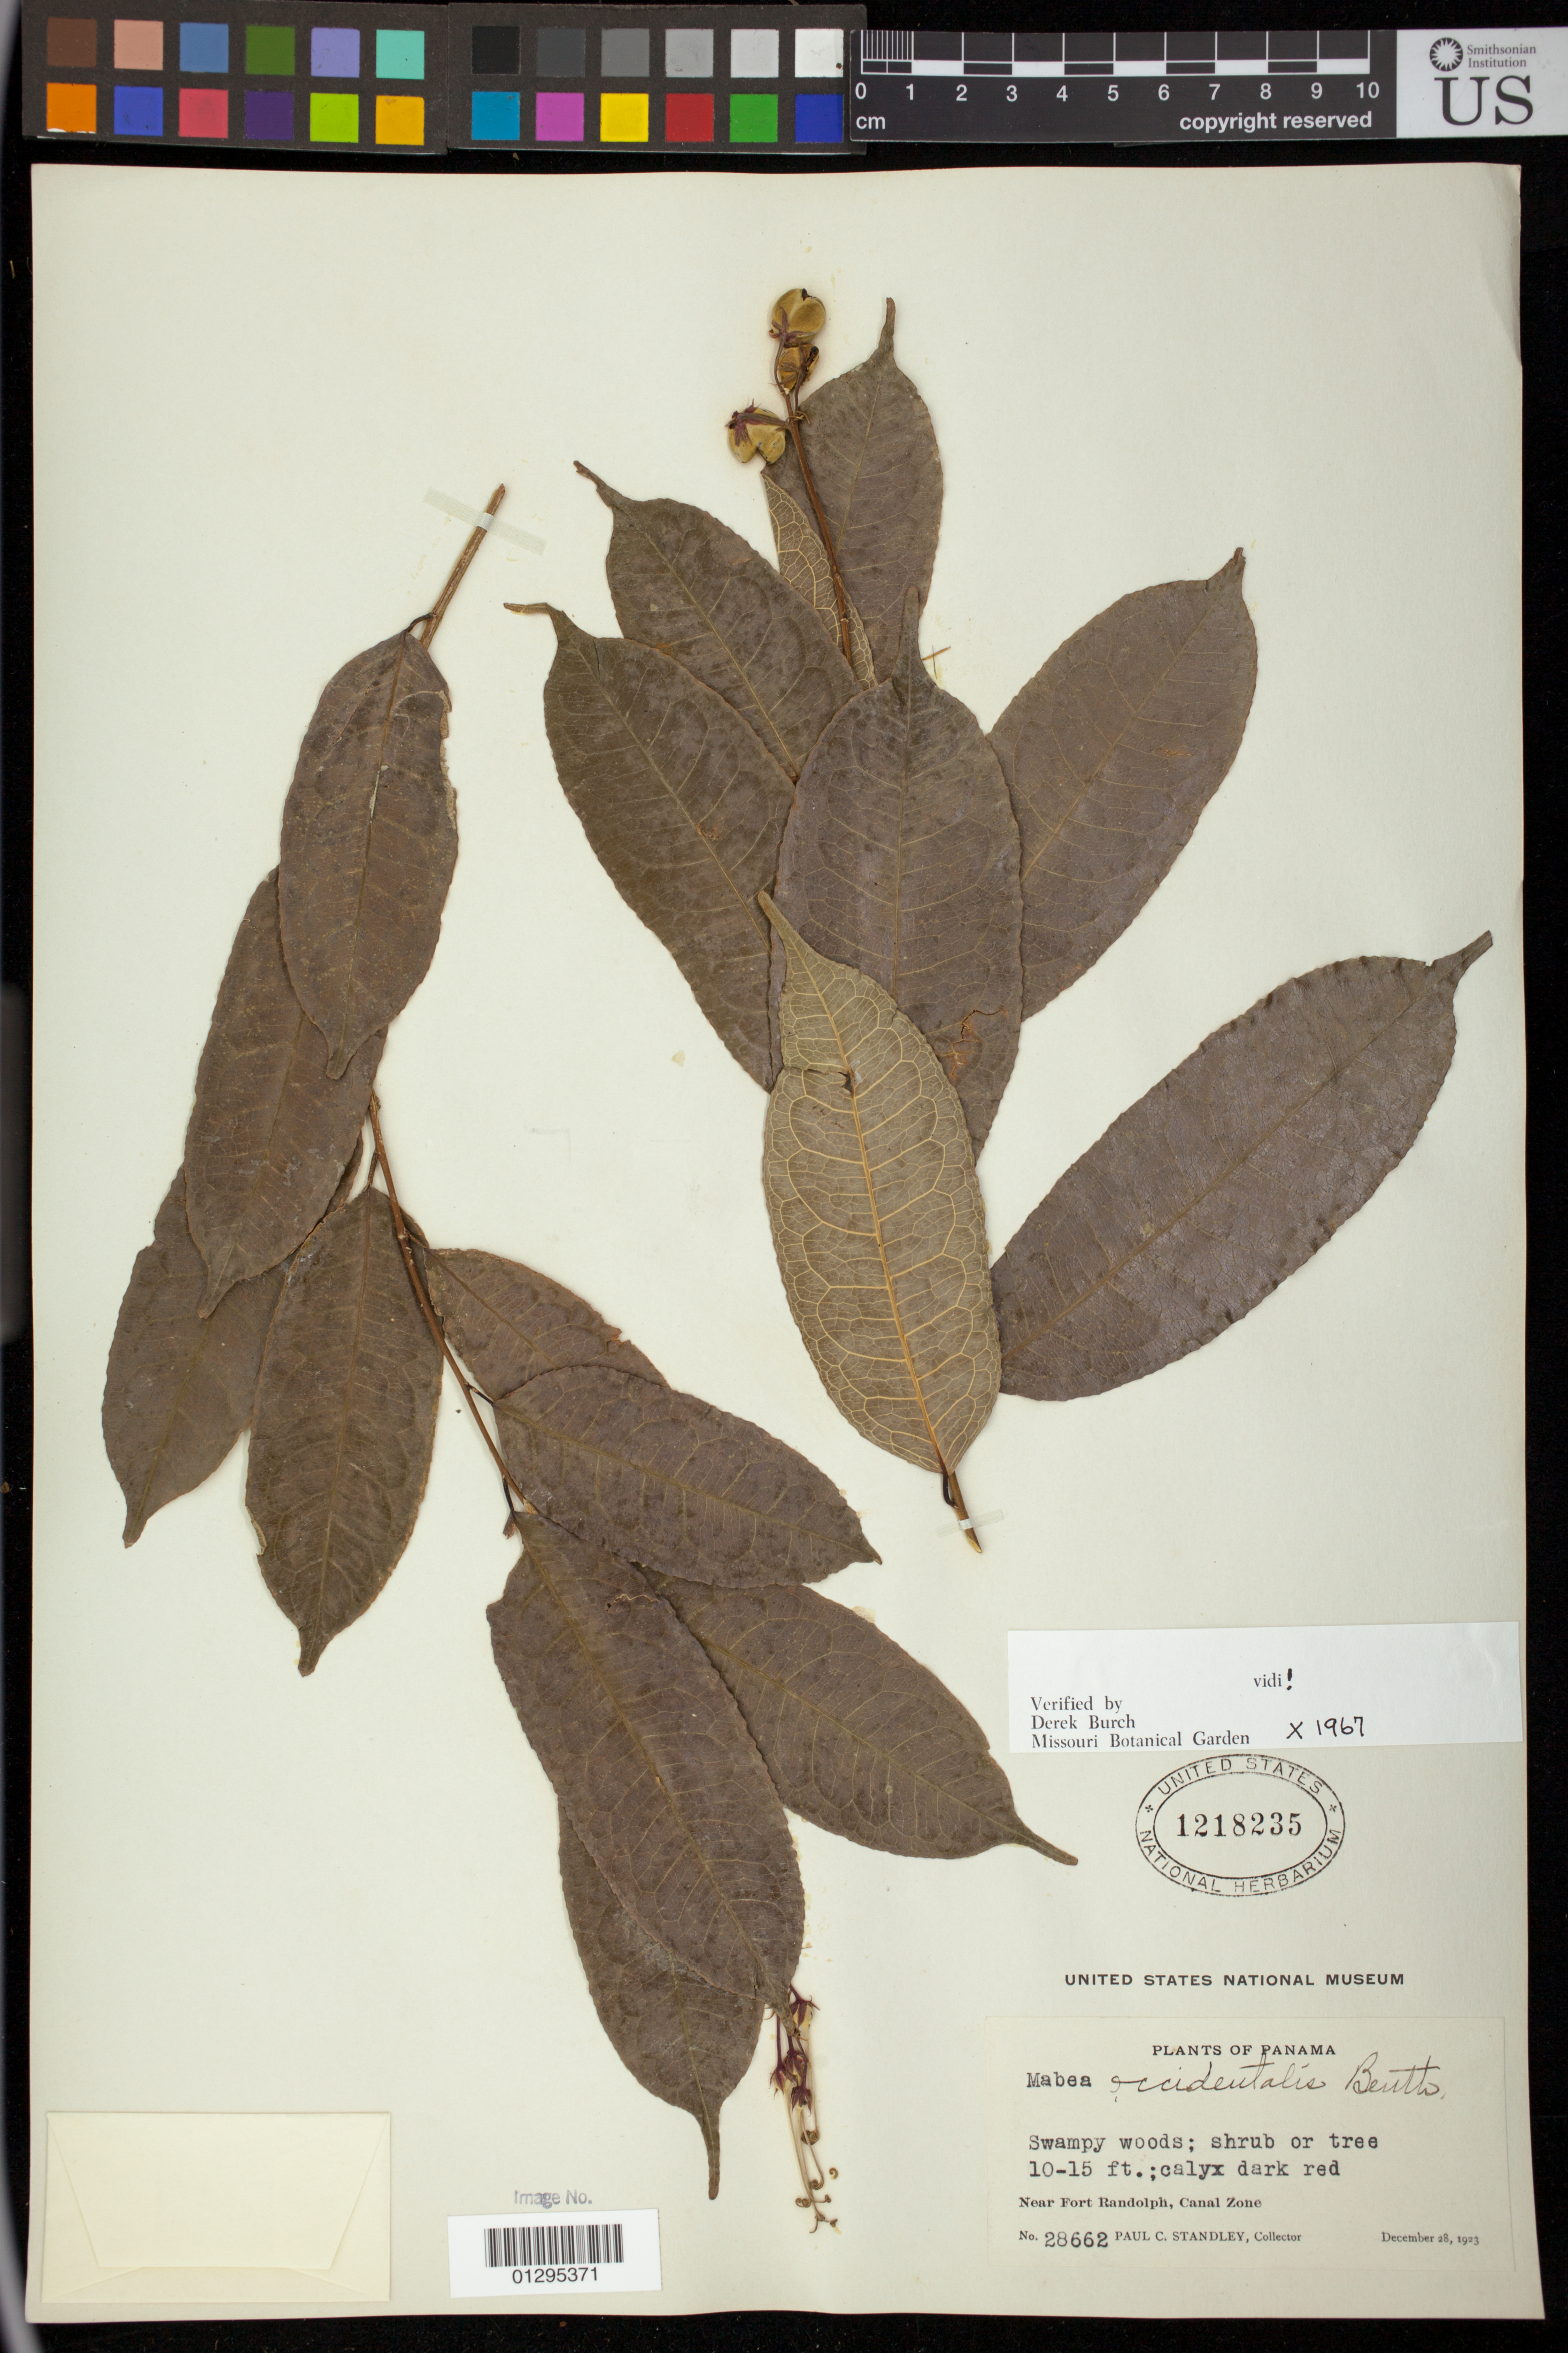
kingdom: Plantae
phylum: Tracheophyta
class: Magnoliopsida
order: Malpighiales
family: Euphorbiaceae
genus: Mabea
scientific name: Mabea occidentalis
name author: Benth.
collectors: P. C. Standley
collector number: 28662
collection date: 1923-12-28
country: Panama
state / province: Colón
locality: Near Fort Randolph, Canal Zone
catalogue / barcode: US 1218235